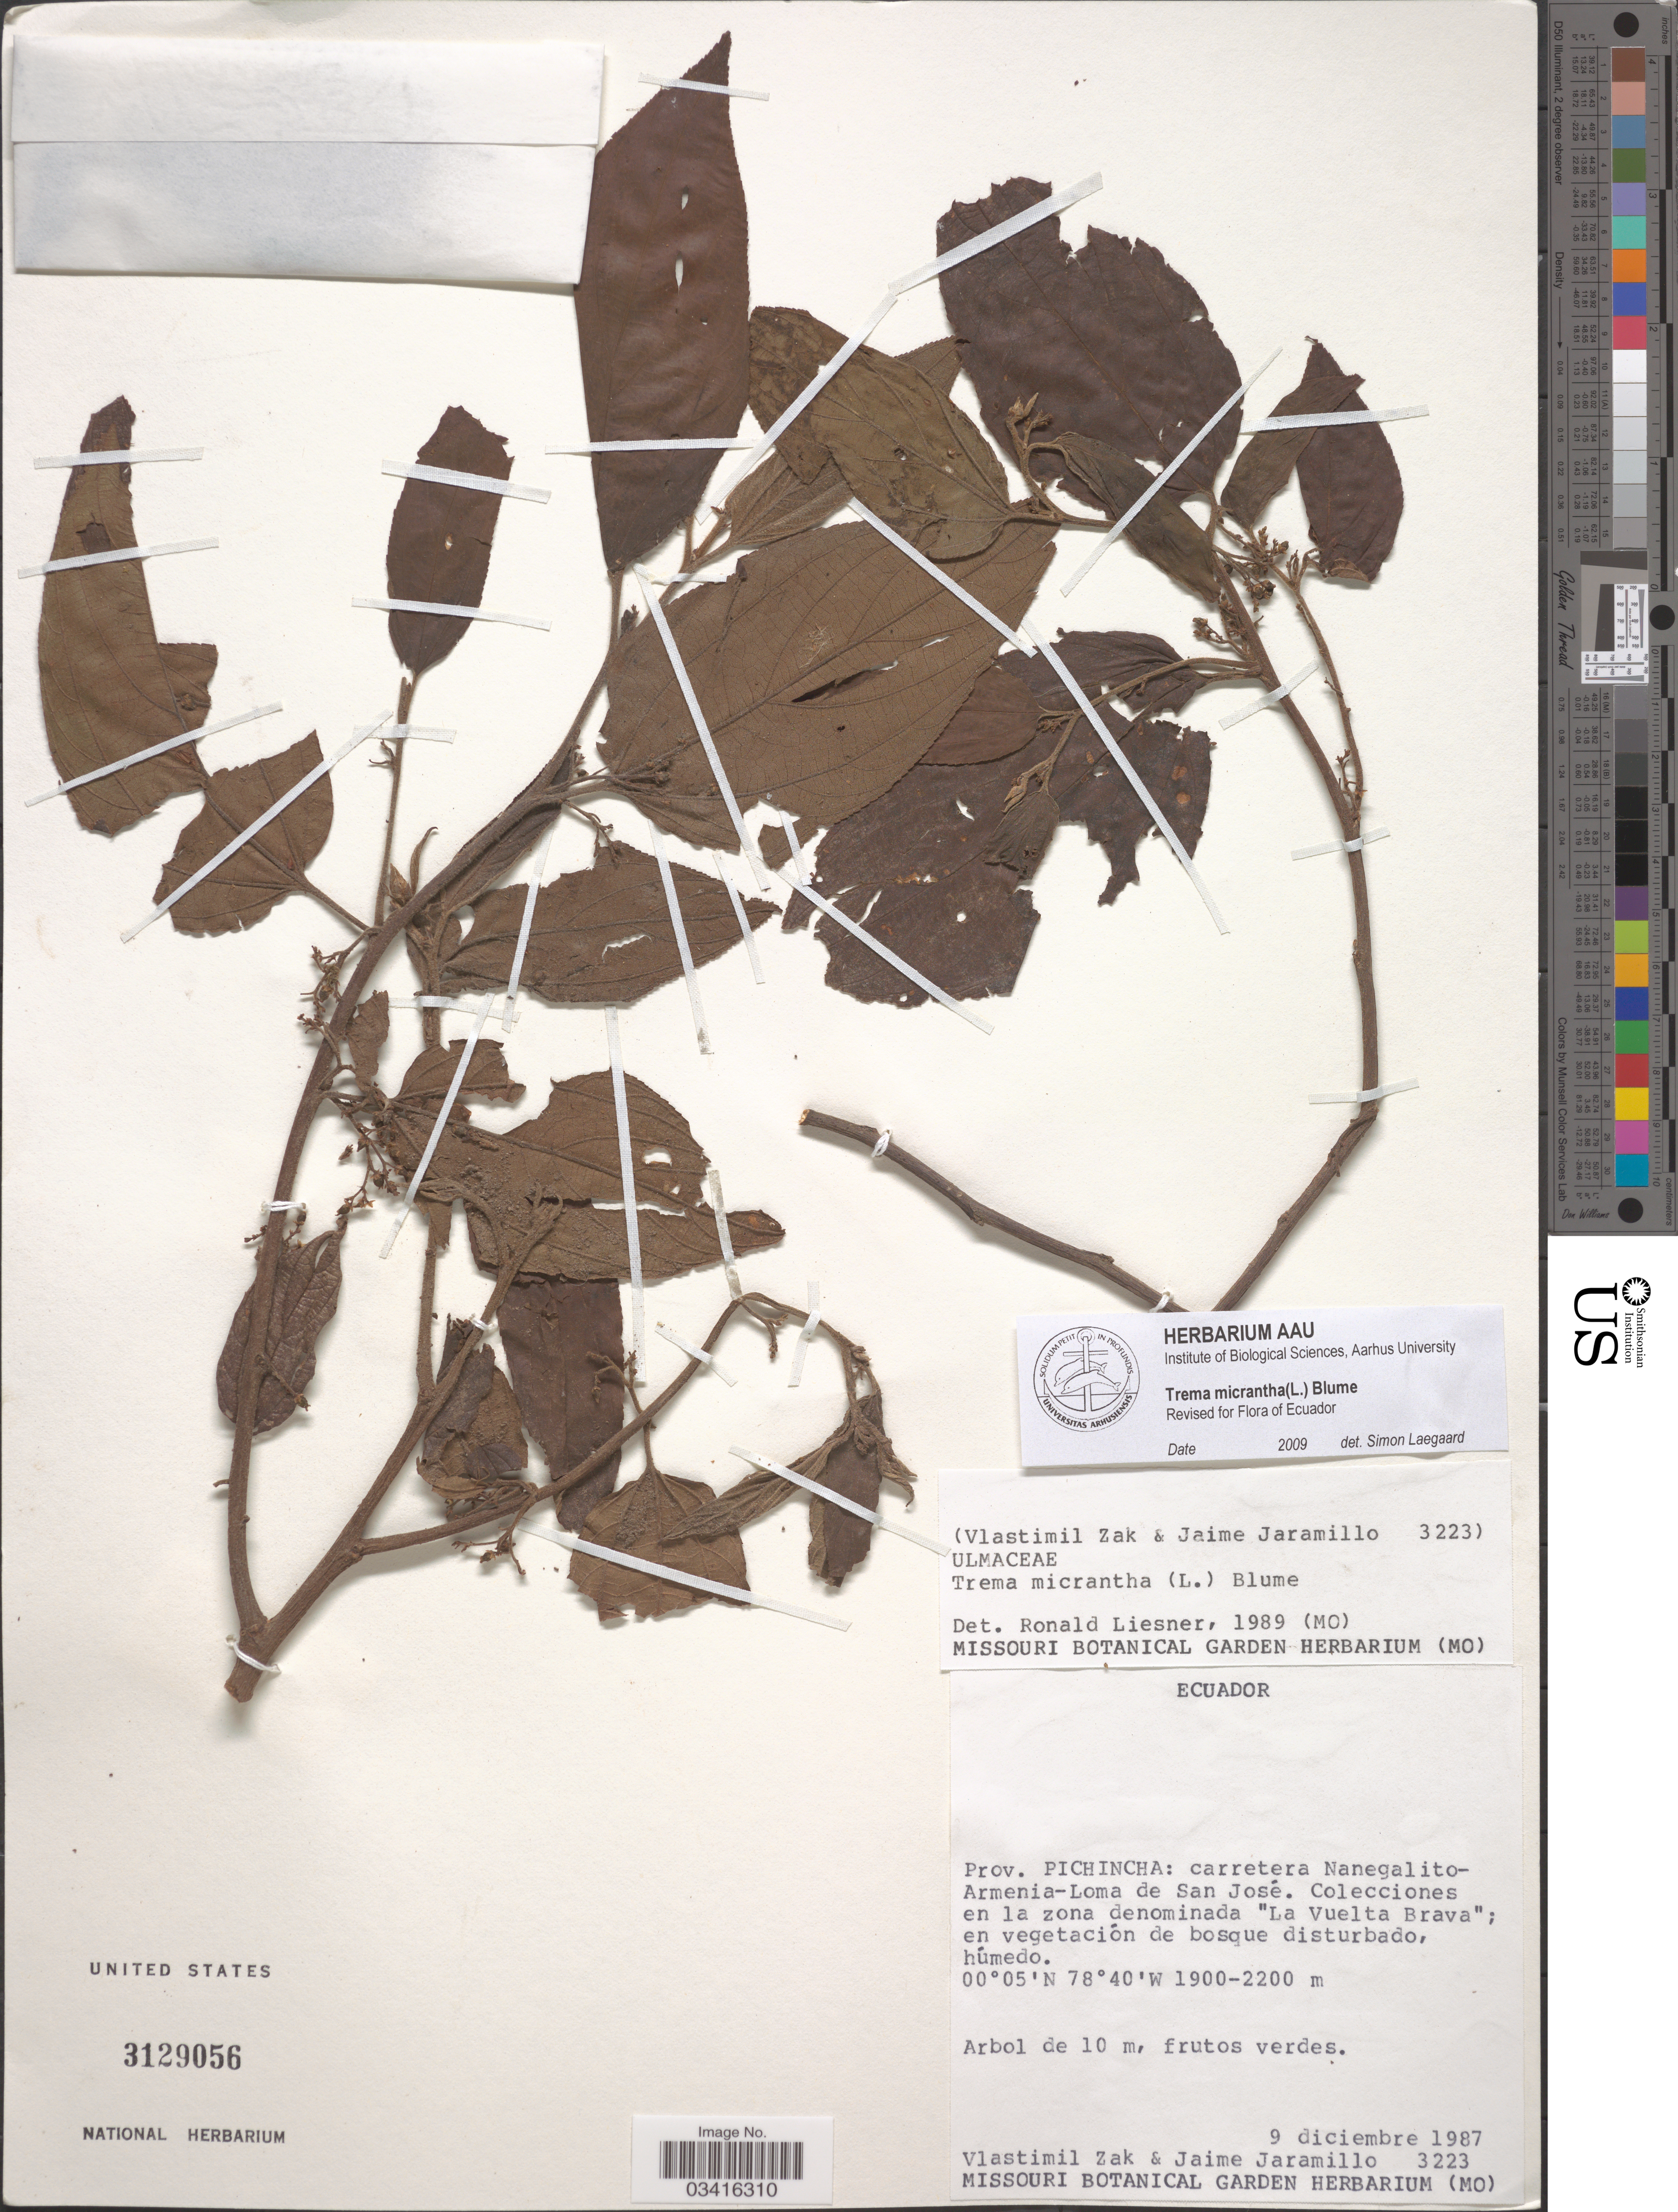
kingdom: Plantae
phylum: Tracheophyta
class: Magnoliopsida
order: Rosales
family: Cannabaceae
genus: Trema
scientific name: Trema micranthum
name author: (L.) Blume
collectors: V. Zak & J. Jaramillo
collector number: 3223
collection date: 1987-12-09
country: Ecuador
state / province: Pichincha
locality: Carretera Nanegalito-Armenia-Loma de San José. Colecciones en la zona denominada "La Vuelta Brava"; en vegetación de bosque disturbado, húmedo.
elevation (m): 1900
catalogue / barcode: US 3129056